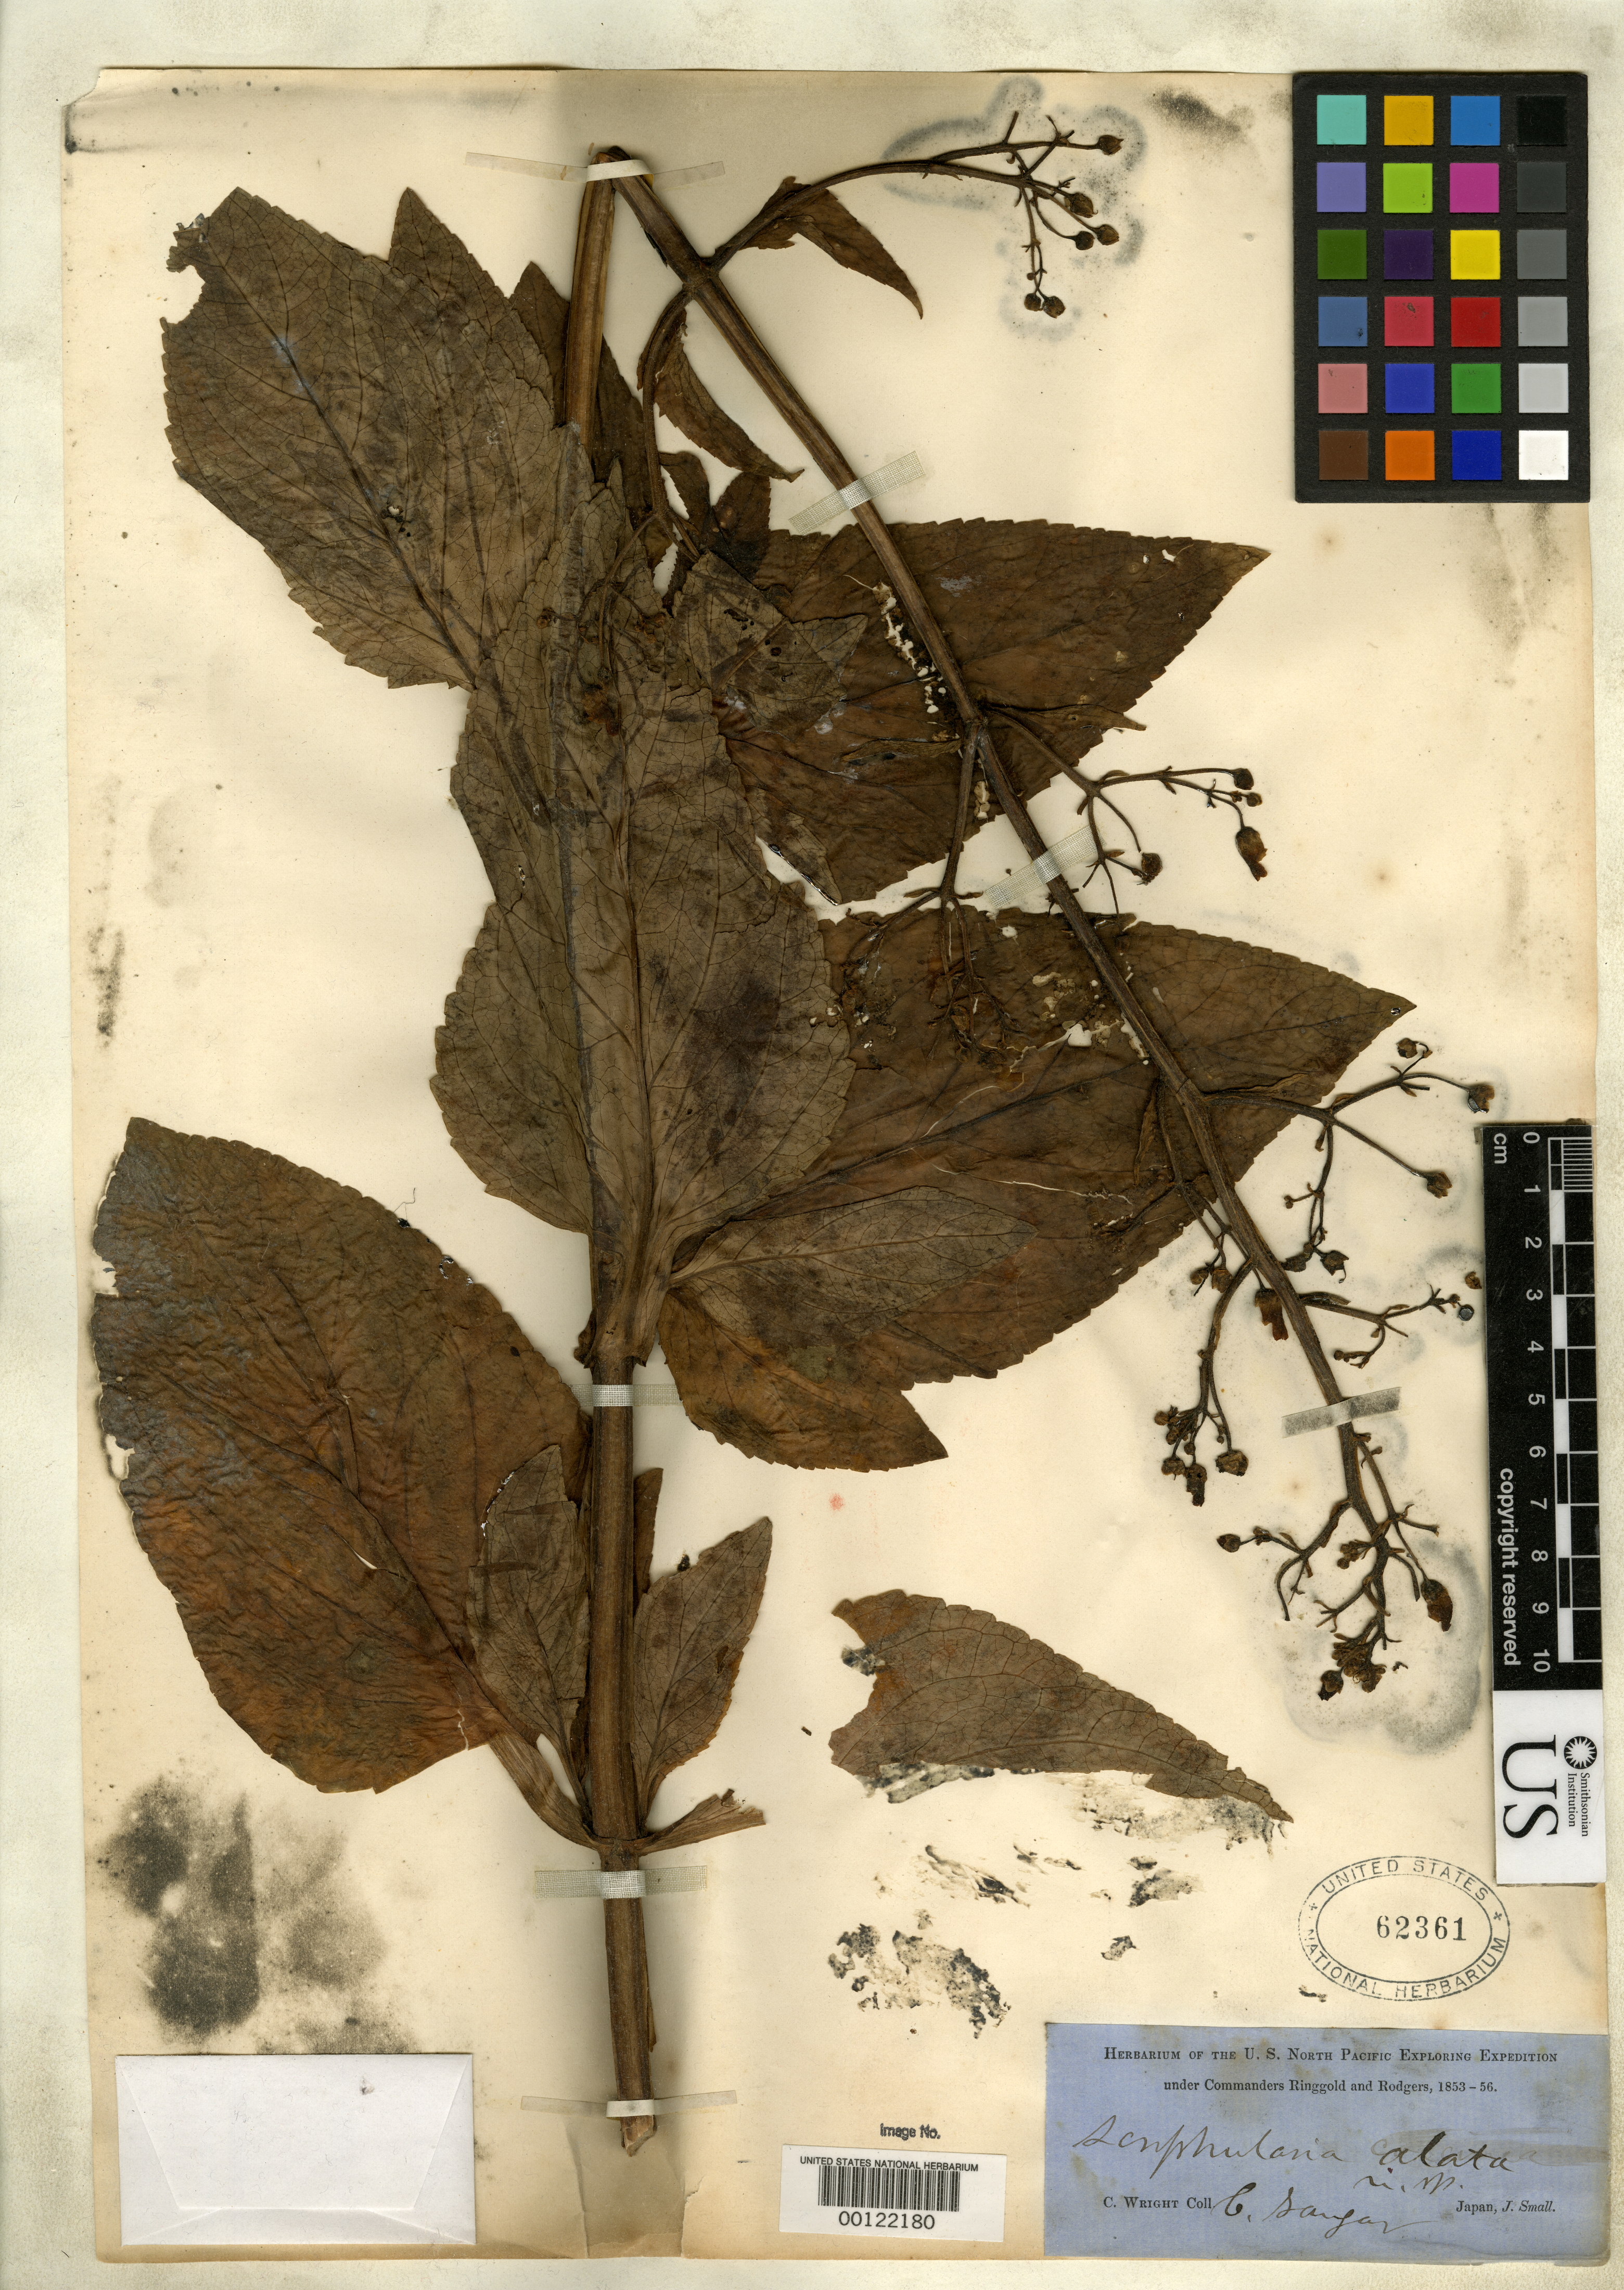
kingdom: Plantae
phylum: Tracheophyta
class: Magnoliopsida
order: Lamiales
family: Scrophulariaceae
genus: Scrophularia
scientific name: Scrophularia alata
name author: A. Gray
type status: Isotype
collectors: C. Wright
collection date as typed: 1855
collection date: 1855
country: Japan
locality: Straits of Sangar; Hakodate.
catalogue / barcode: US 62361